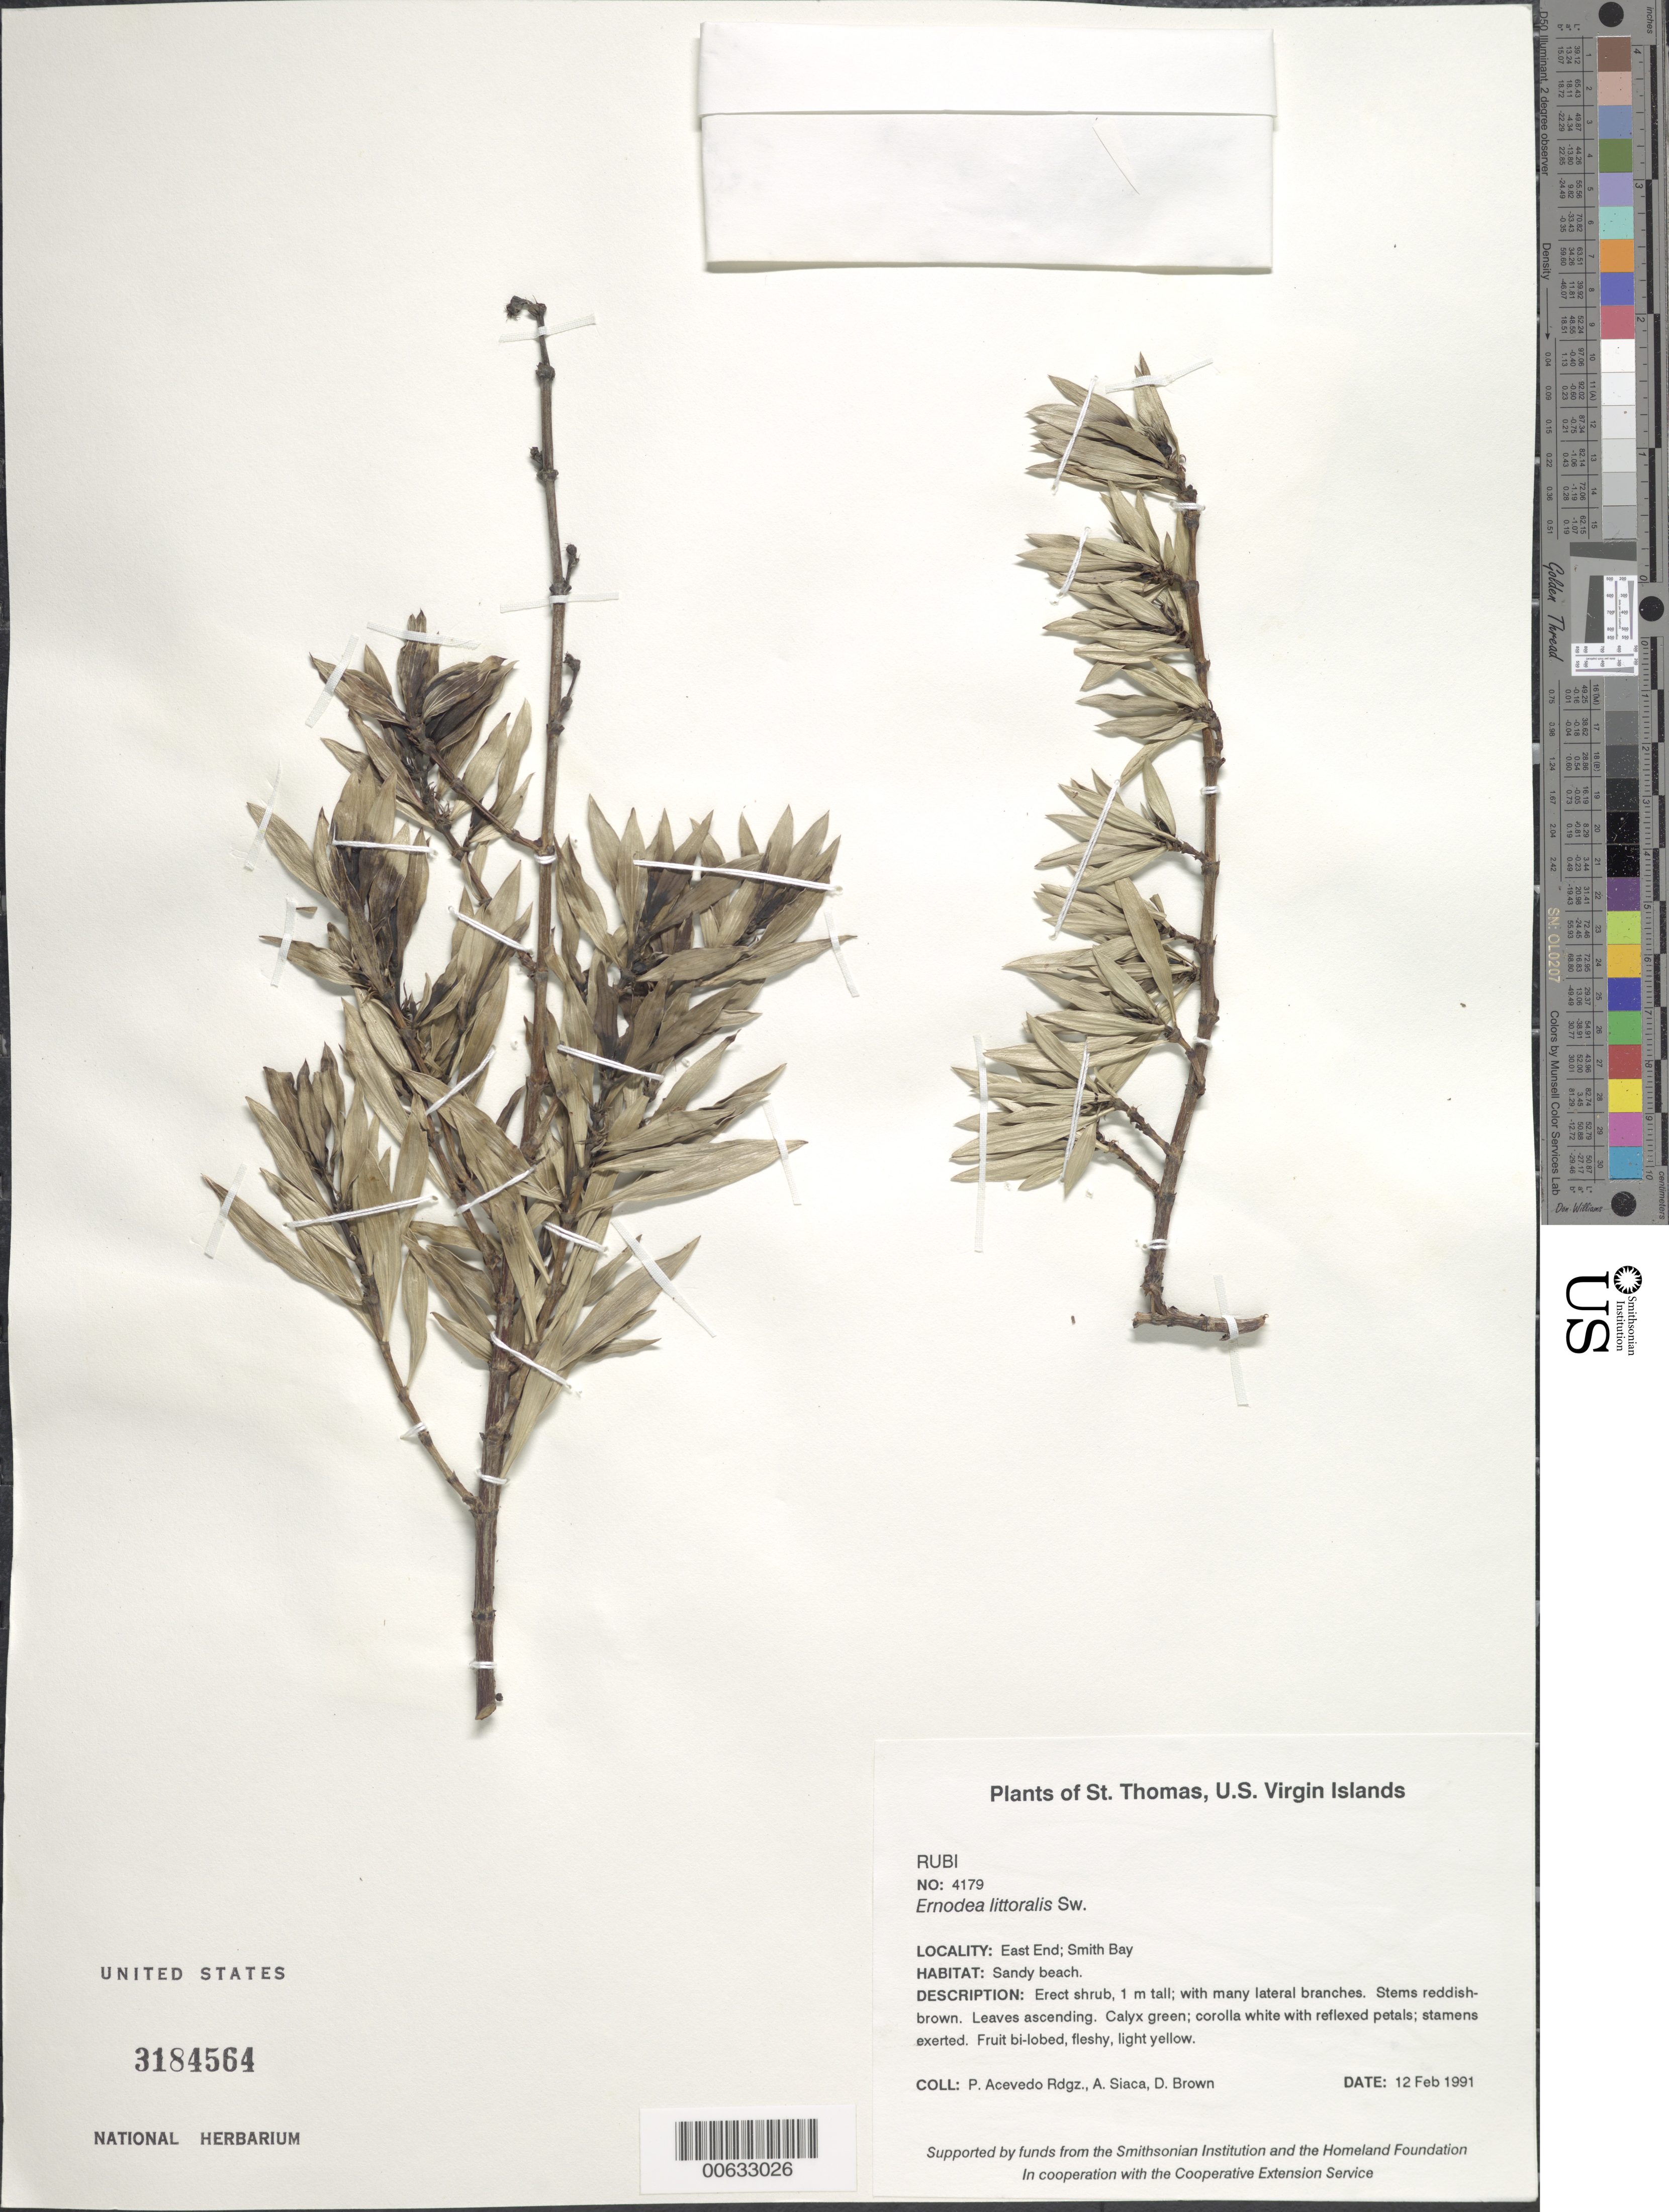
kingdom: Plantae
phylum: Tracheophyta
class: Magnoliopsida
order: Gentianales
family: Rubiaceae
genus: Ernodea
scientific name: Ernodea littoralis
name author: Sw.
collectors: P. Acevedo-Rodr., A. Siaca & D. Brown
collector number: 4179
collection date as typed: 12 Feb 1991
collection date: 1991-02-12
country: U.S. Virgin Islands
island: St. Thomas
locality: East End; Smith Bay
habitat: Sandy beach.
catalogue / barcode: US 3184564